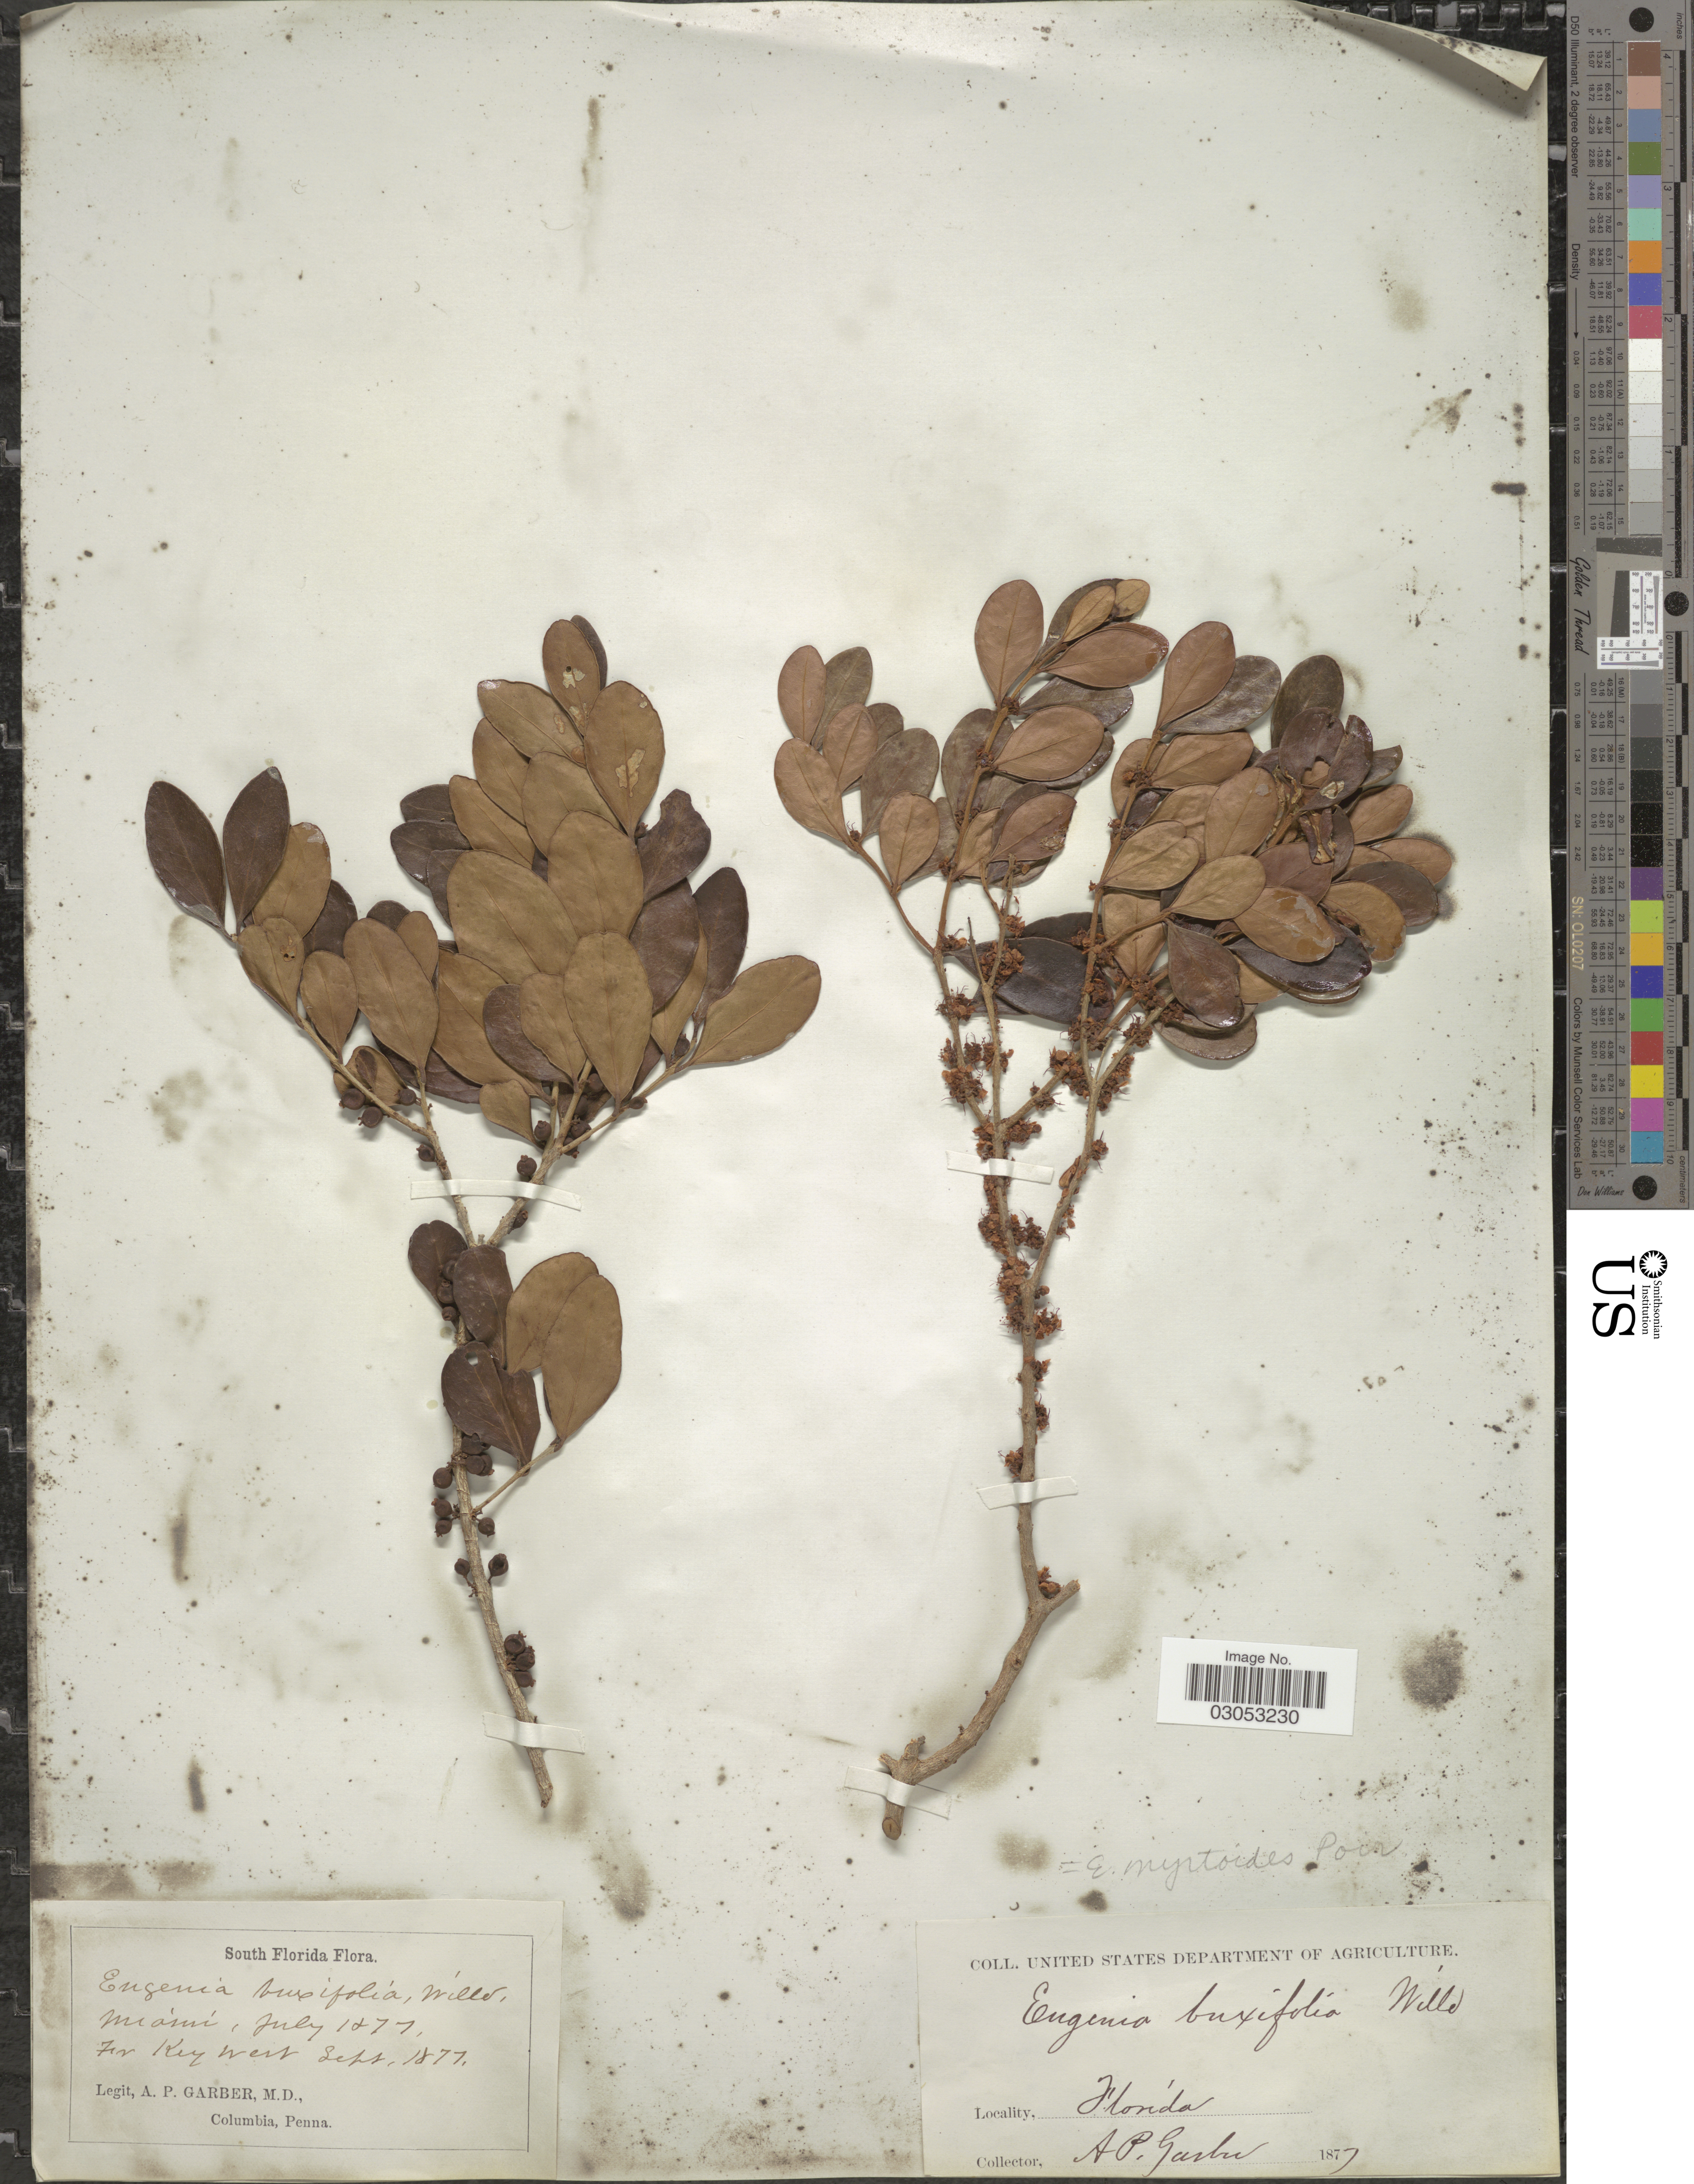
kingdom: Plantae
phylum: Tracheophyta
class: Magnoliopsida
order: Myrtales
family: Myrtaceae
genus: Eugenia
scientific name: Eugenia foetida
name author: Pers.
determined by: Strong, Mark T., (BOT), Smithsonian Institution - National Museum of Natural History (UNITED STATES)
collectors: A. P. Garber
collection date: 1877-07/1877-09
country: United States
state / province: Florida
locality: South Florida, Miami, Key West.